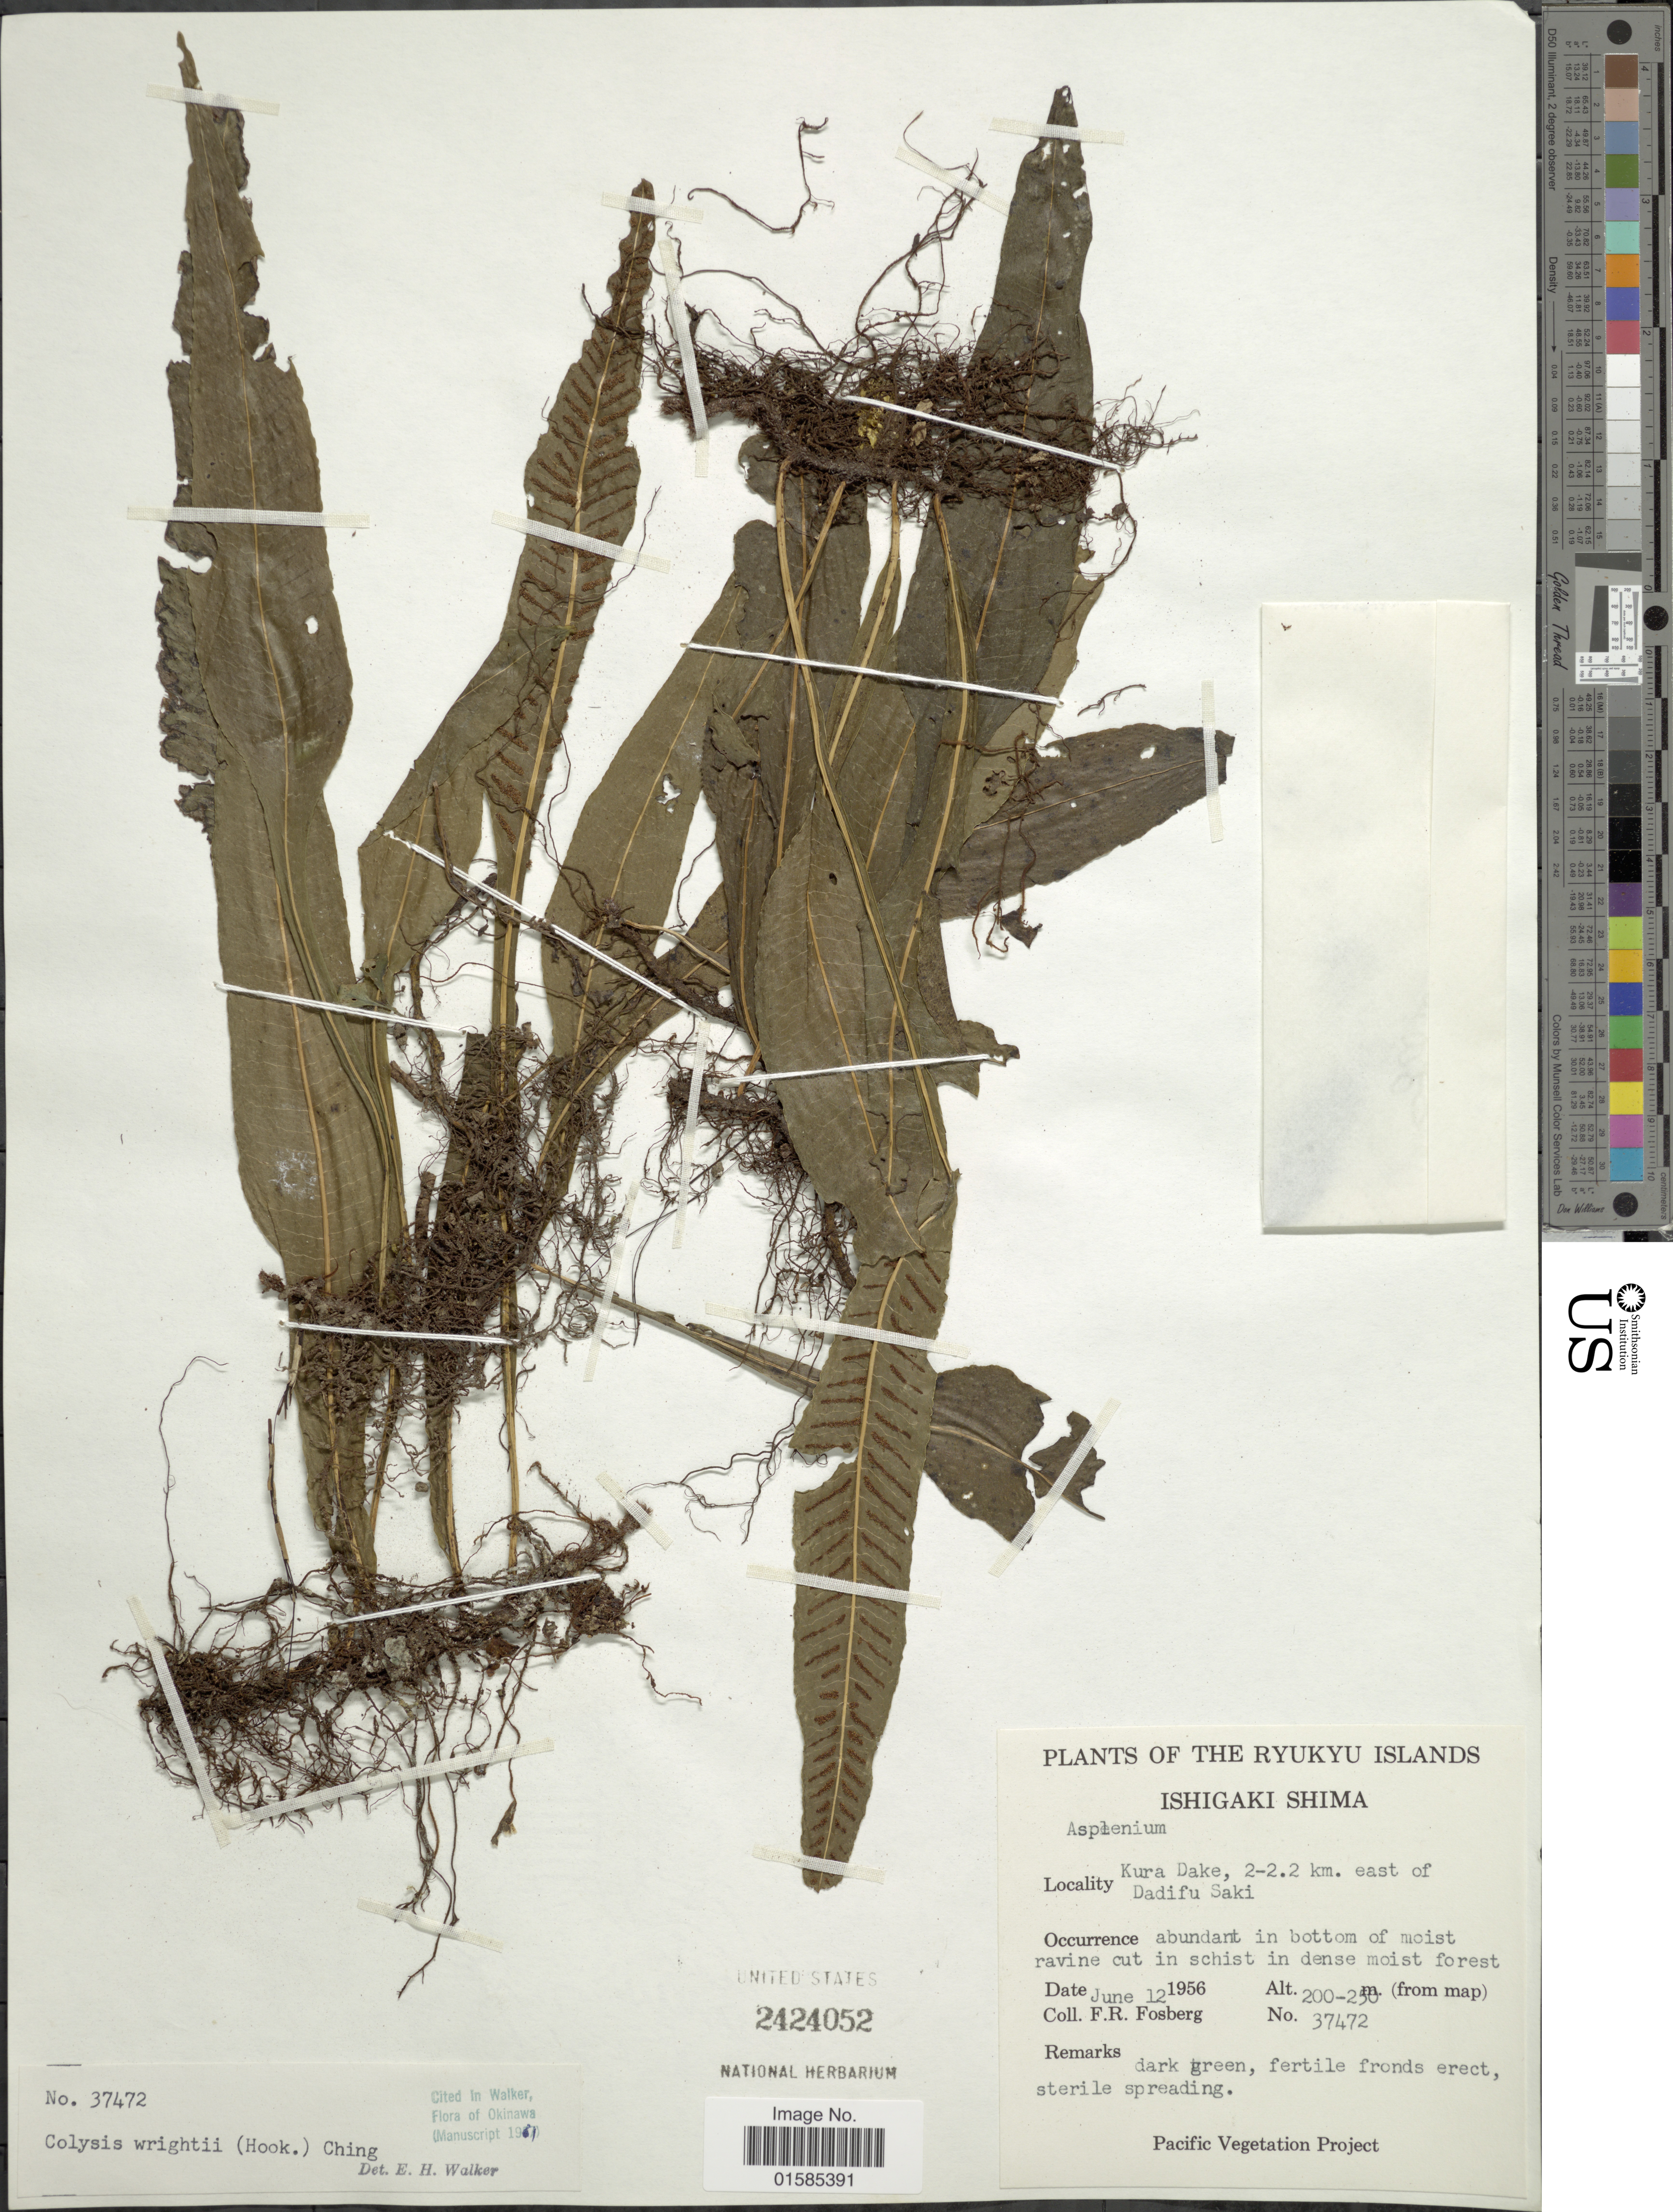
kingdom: Plantae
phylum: Tracheophyta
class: Polypodiopsida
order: Polypodiales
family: Polypodiaceae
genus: Leptochilus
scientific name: Leptochilus wrightii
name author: (Hook.) X.C. Zhang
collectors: F. R. Fosberg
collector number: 37472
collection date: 1956-06-12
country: Japan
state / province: Okinawa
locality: Ryukyu Islands, Ishigaki Shima, Kura Dake, 2-2.2 km. east of Dadifu Saki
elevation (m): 200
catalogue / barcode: US 2424052